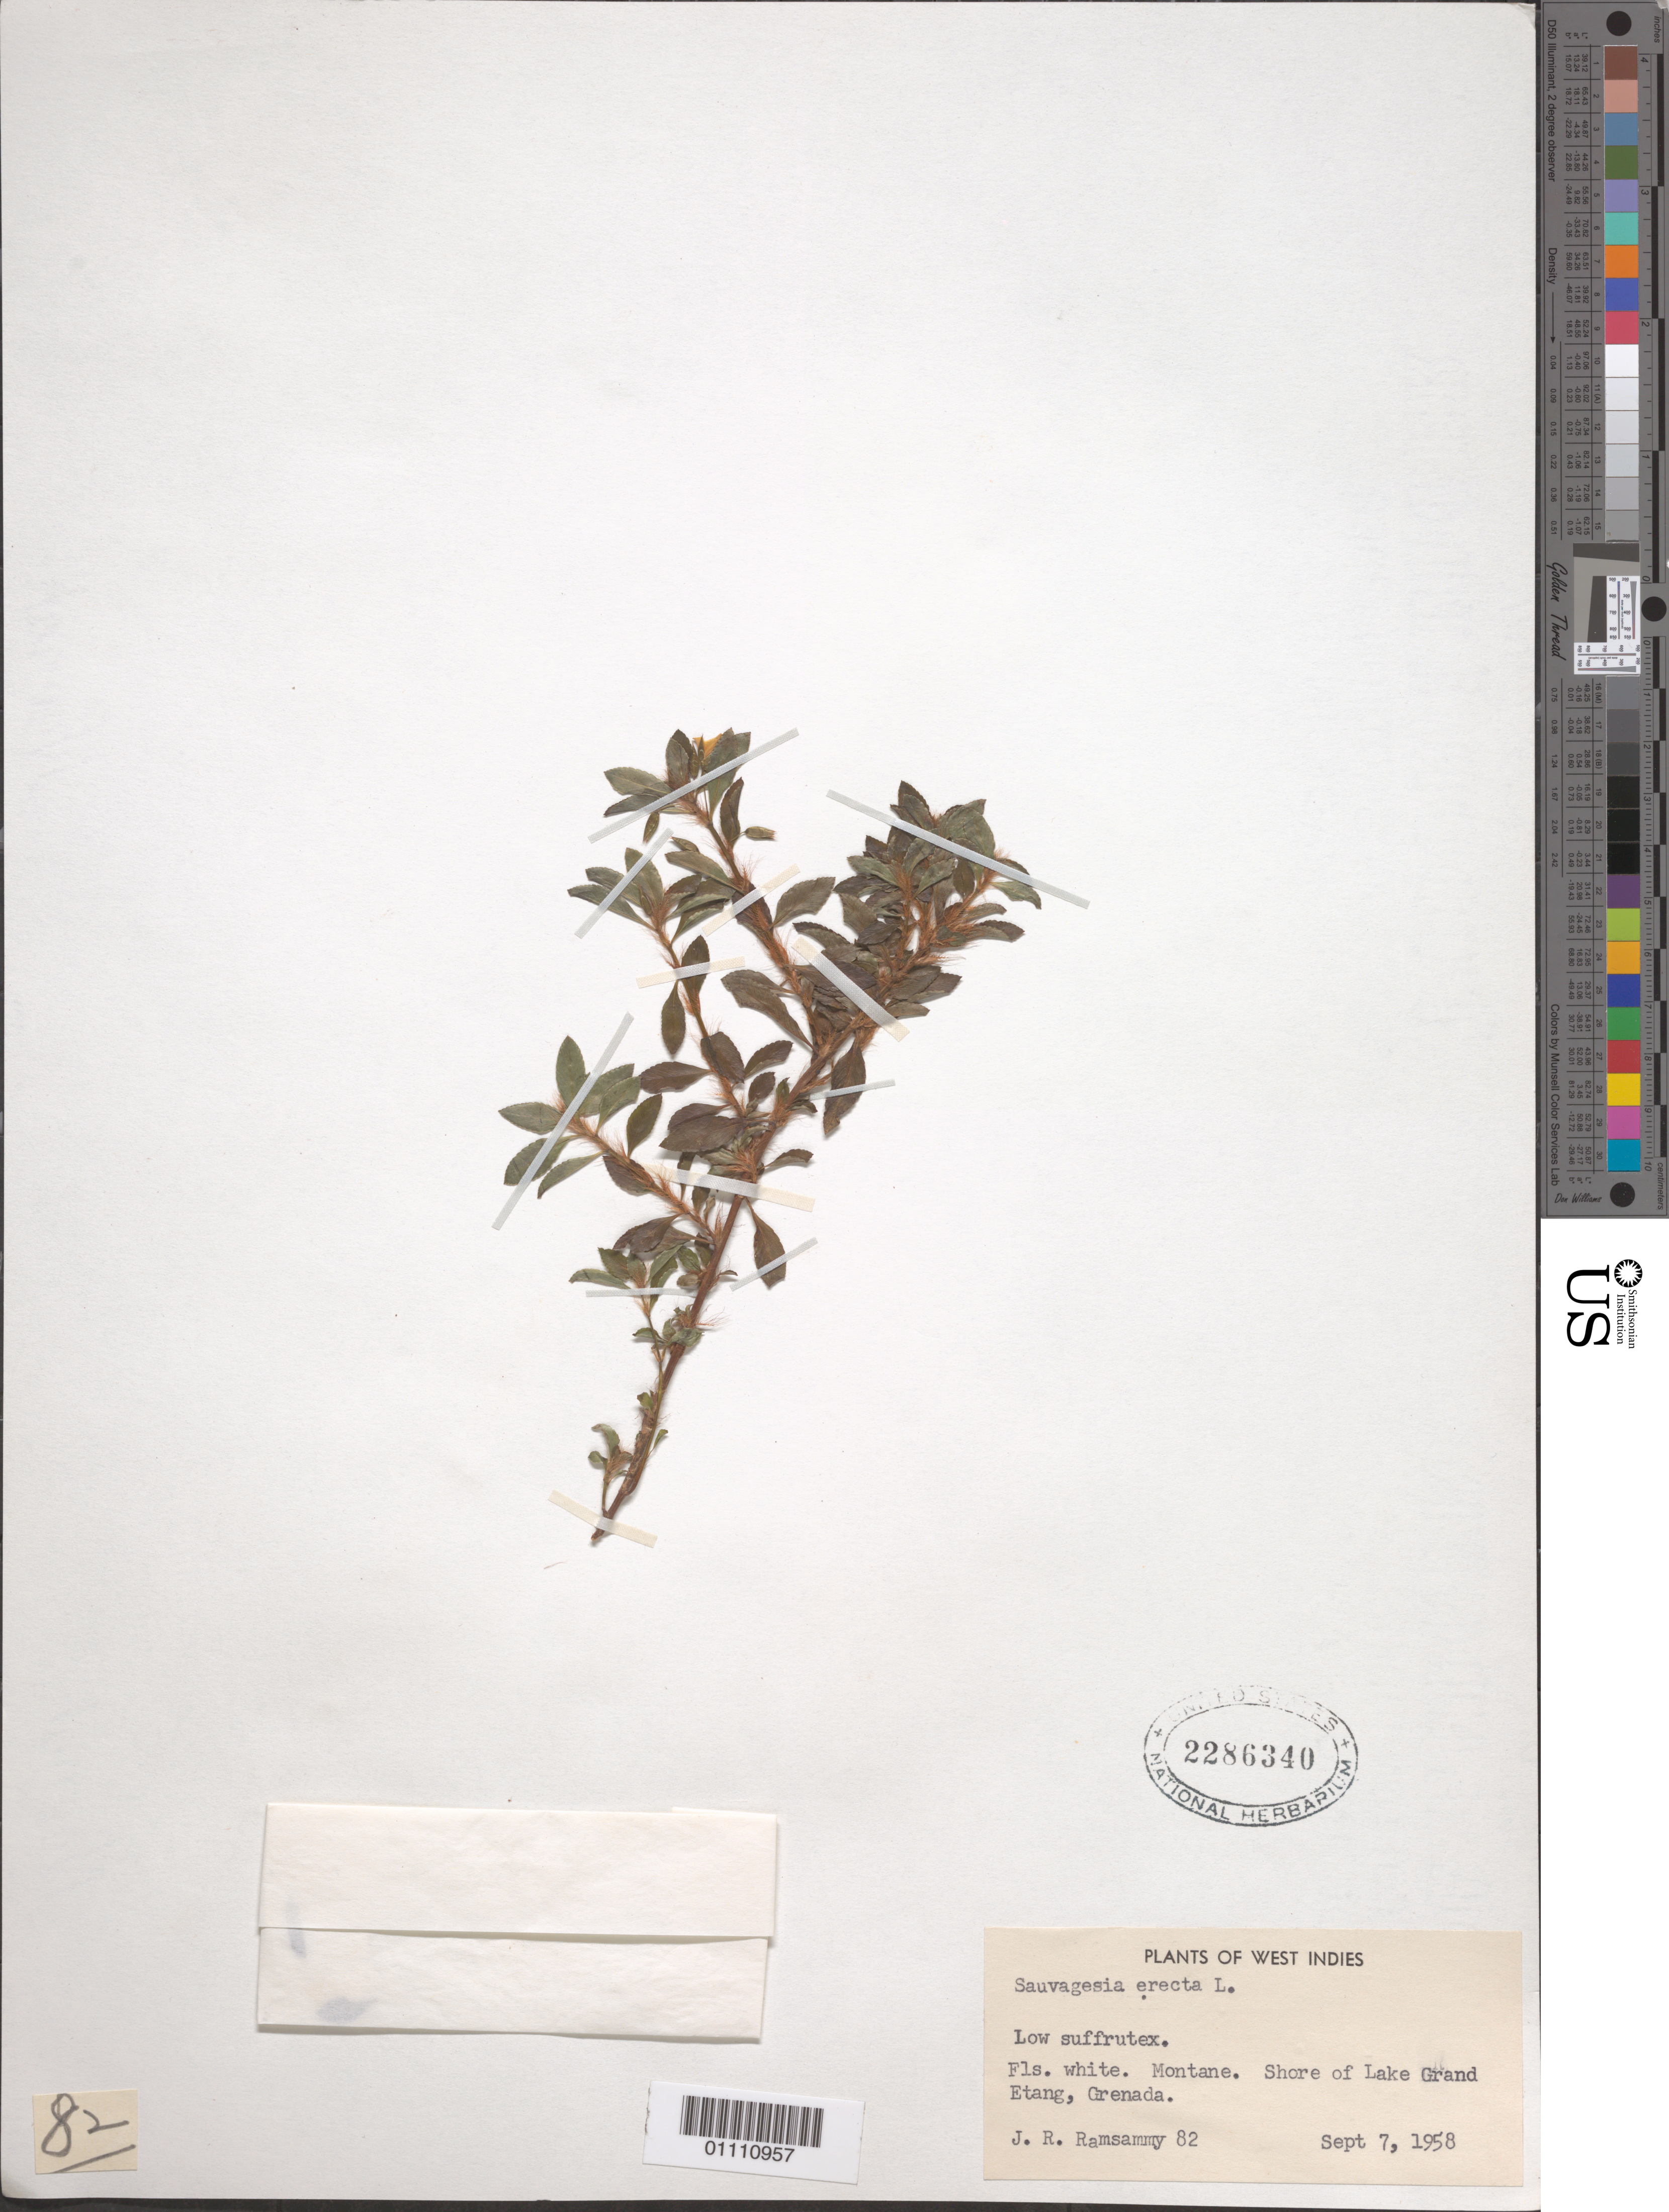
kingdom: Plantae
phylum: Tracheophyta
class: Magnoliopsida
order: Malpighiales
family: Ochnaceae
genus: Sauvagesia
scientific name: Sauvagesia erecta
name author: L.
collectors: J. Ramsammy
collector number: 82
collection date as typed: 07 Sep 1958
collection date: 1958-09-07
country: Grenada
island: Grenada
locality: near shore of Lake Grand Etang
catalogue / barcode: US 2286340